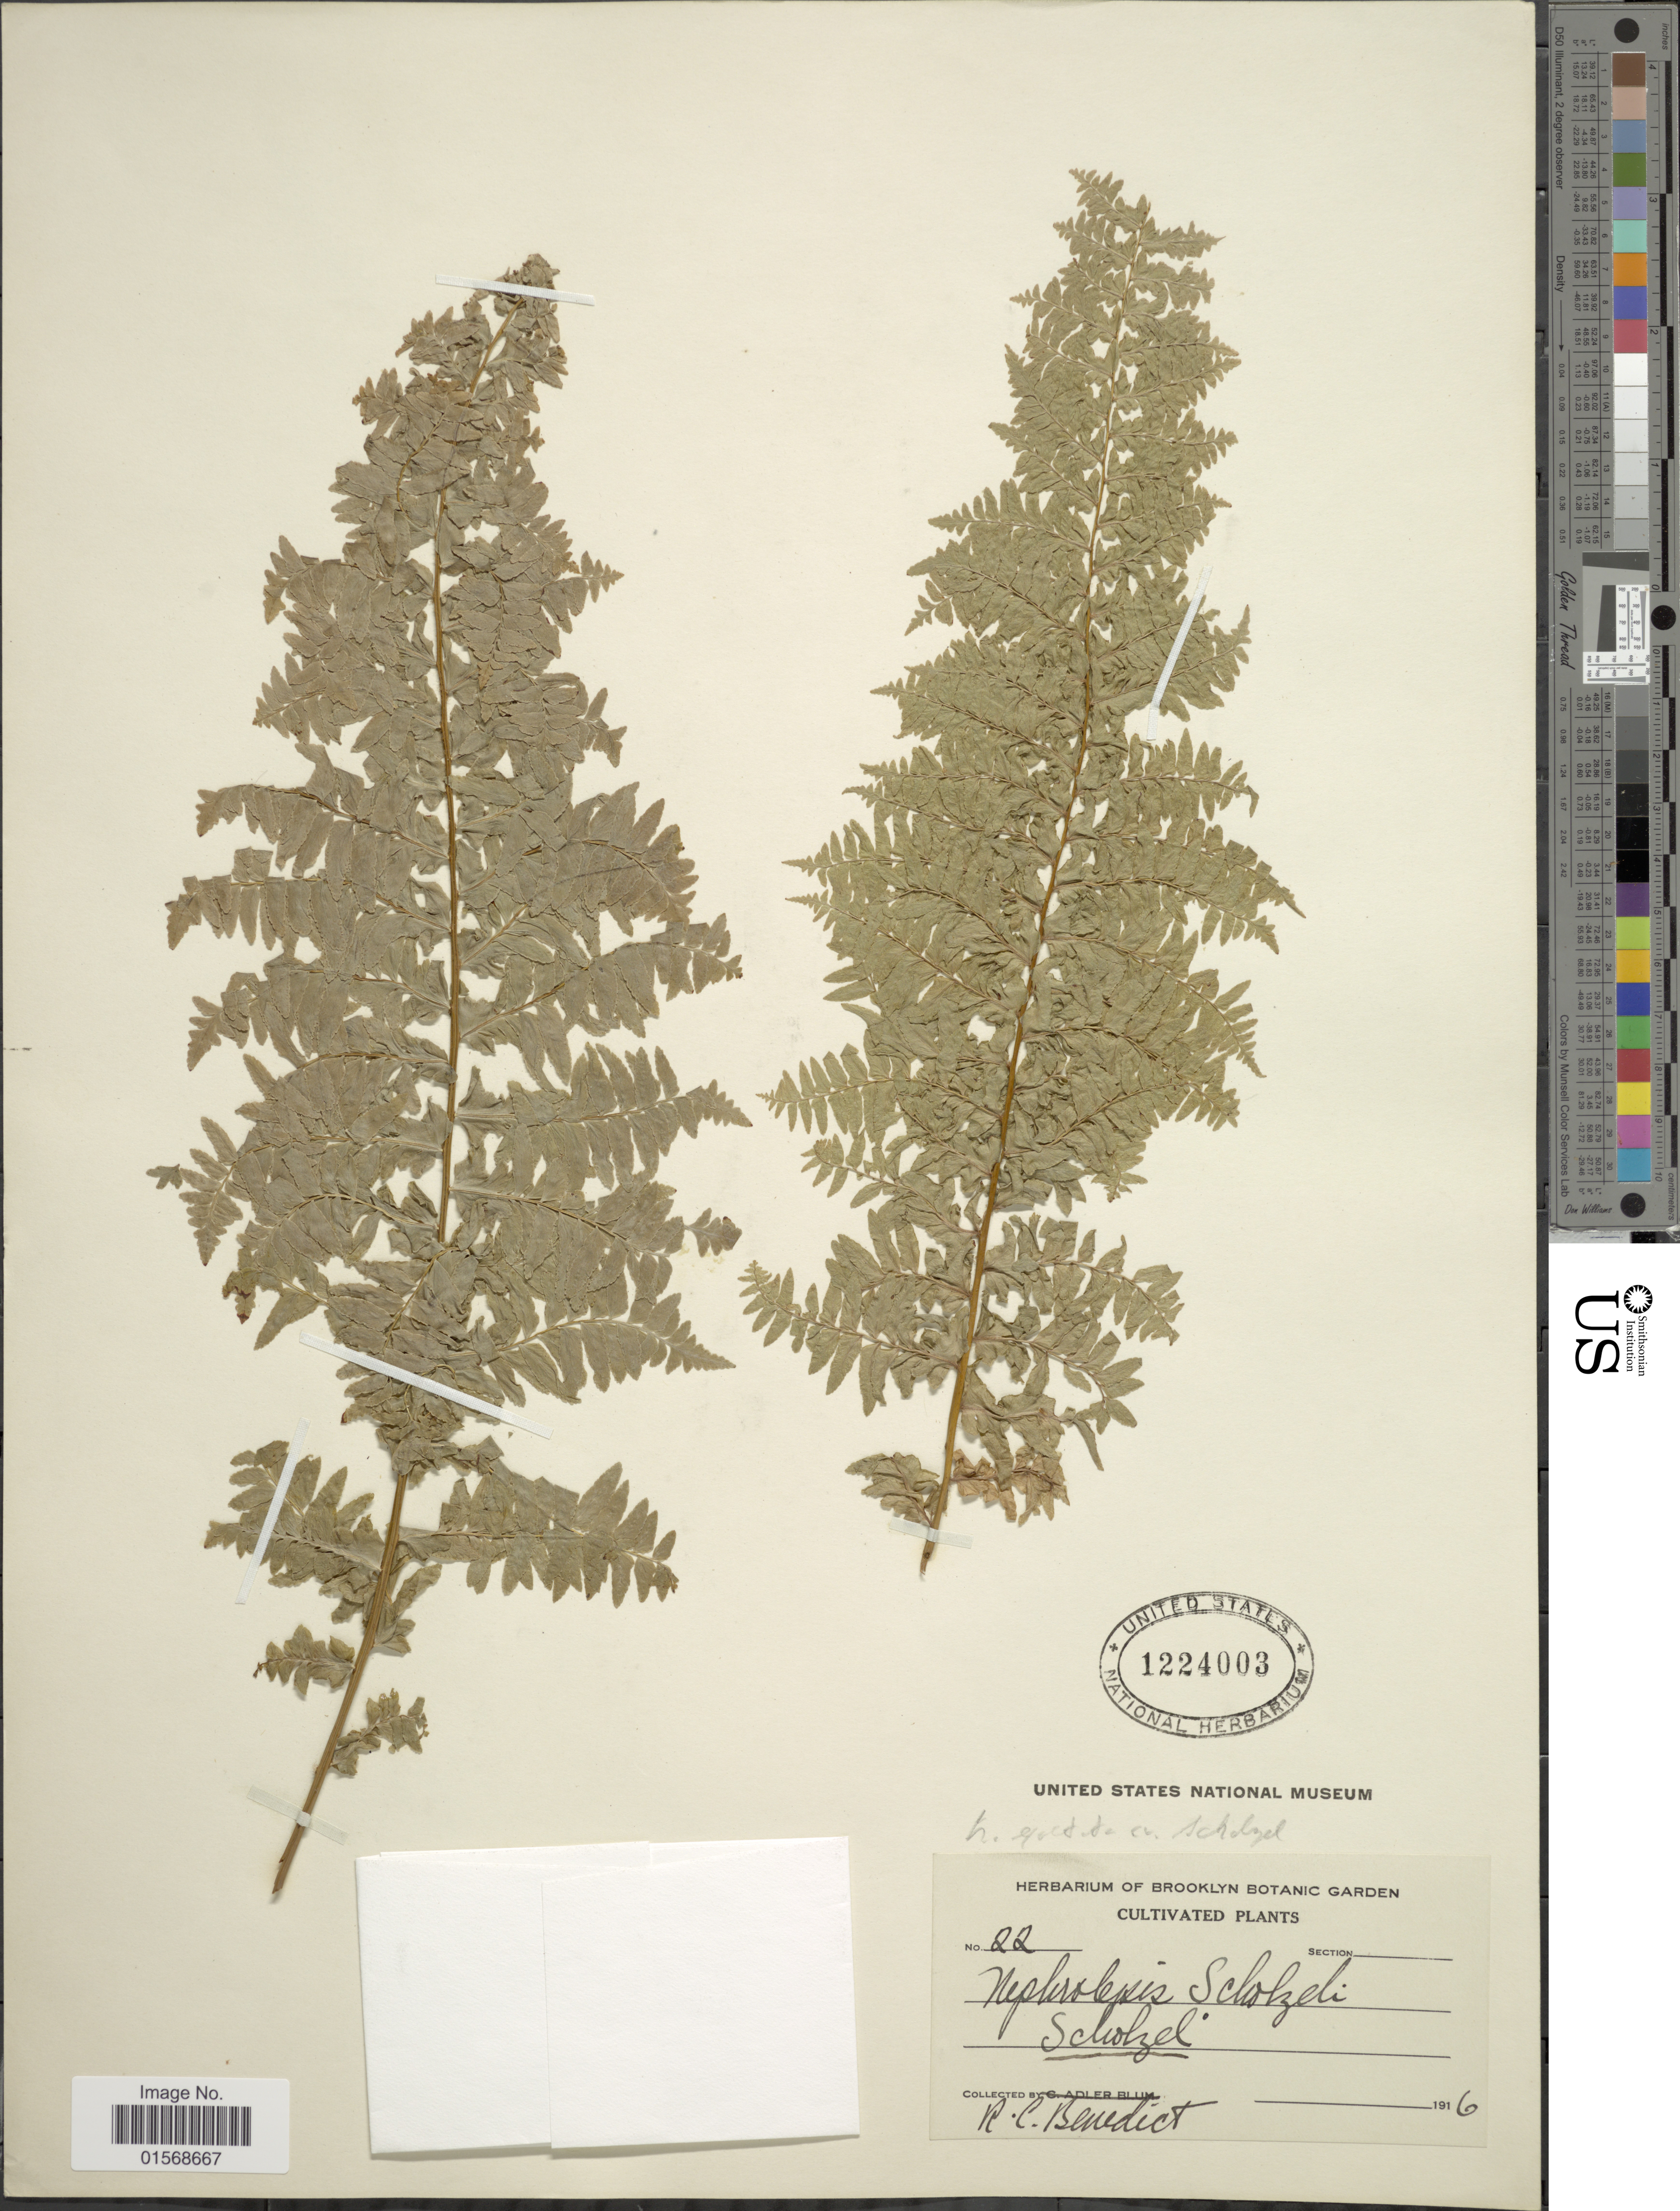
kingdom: Plantae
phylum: Tracheophyta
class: Polypodiopsida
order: Polypodiales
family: Nephrolepidaceae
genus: Nephrolepis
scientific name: Nephrolepis 'Scholzel'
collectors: R. C. Benedict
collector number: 22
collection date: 1916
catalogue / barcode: US 1224003